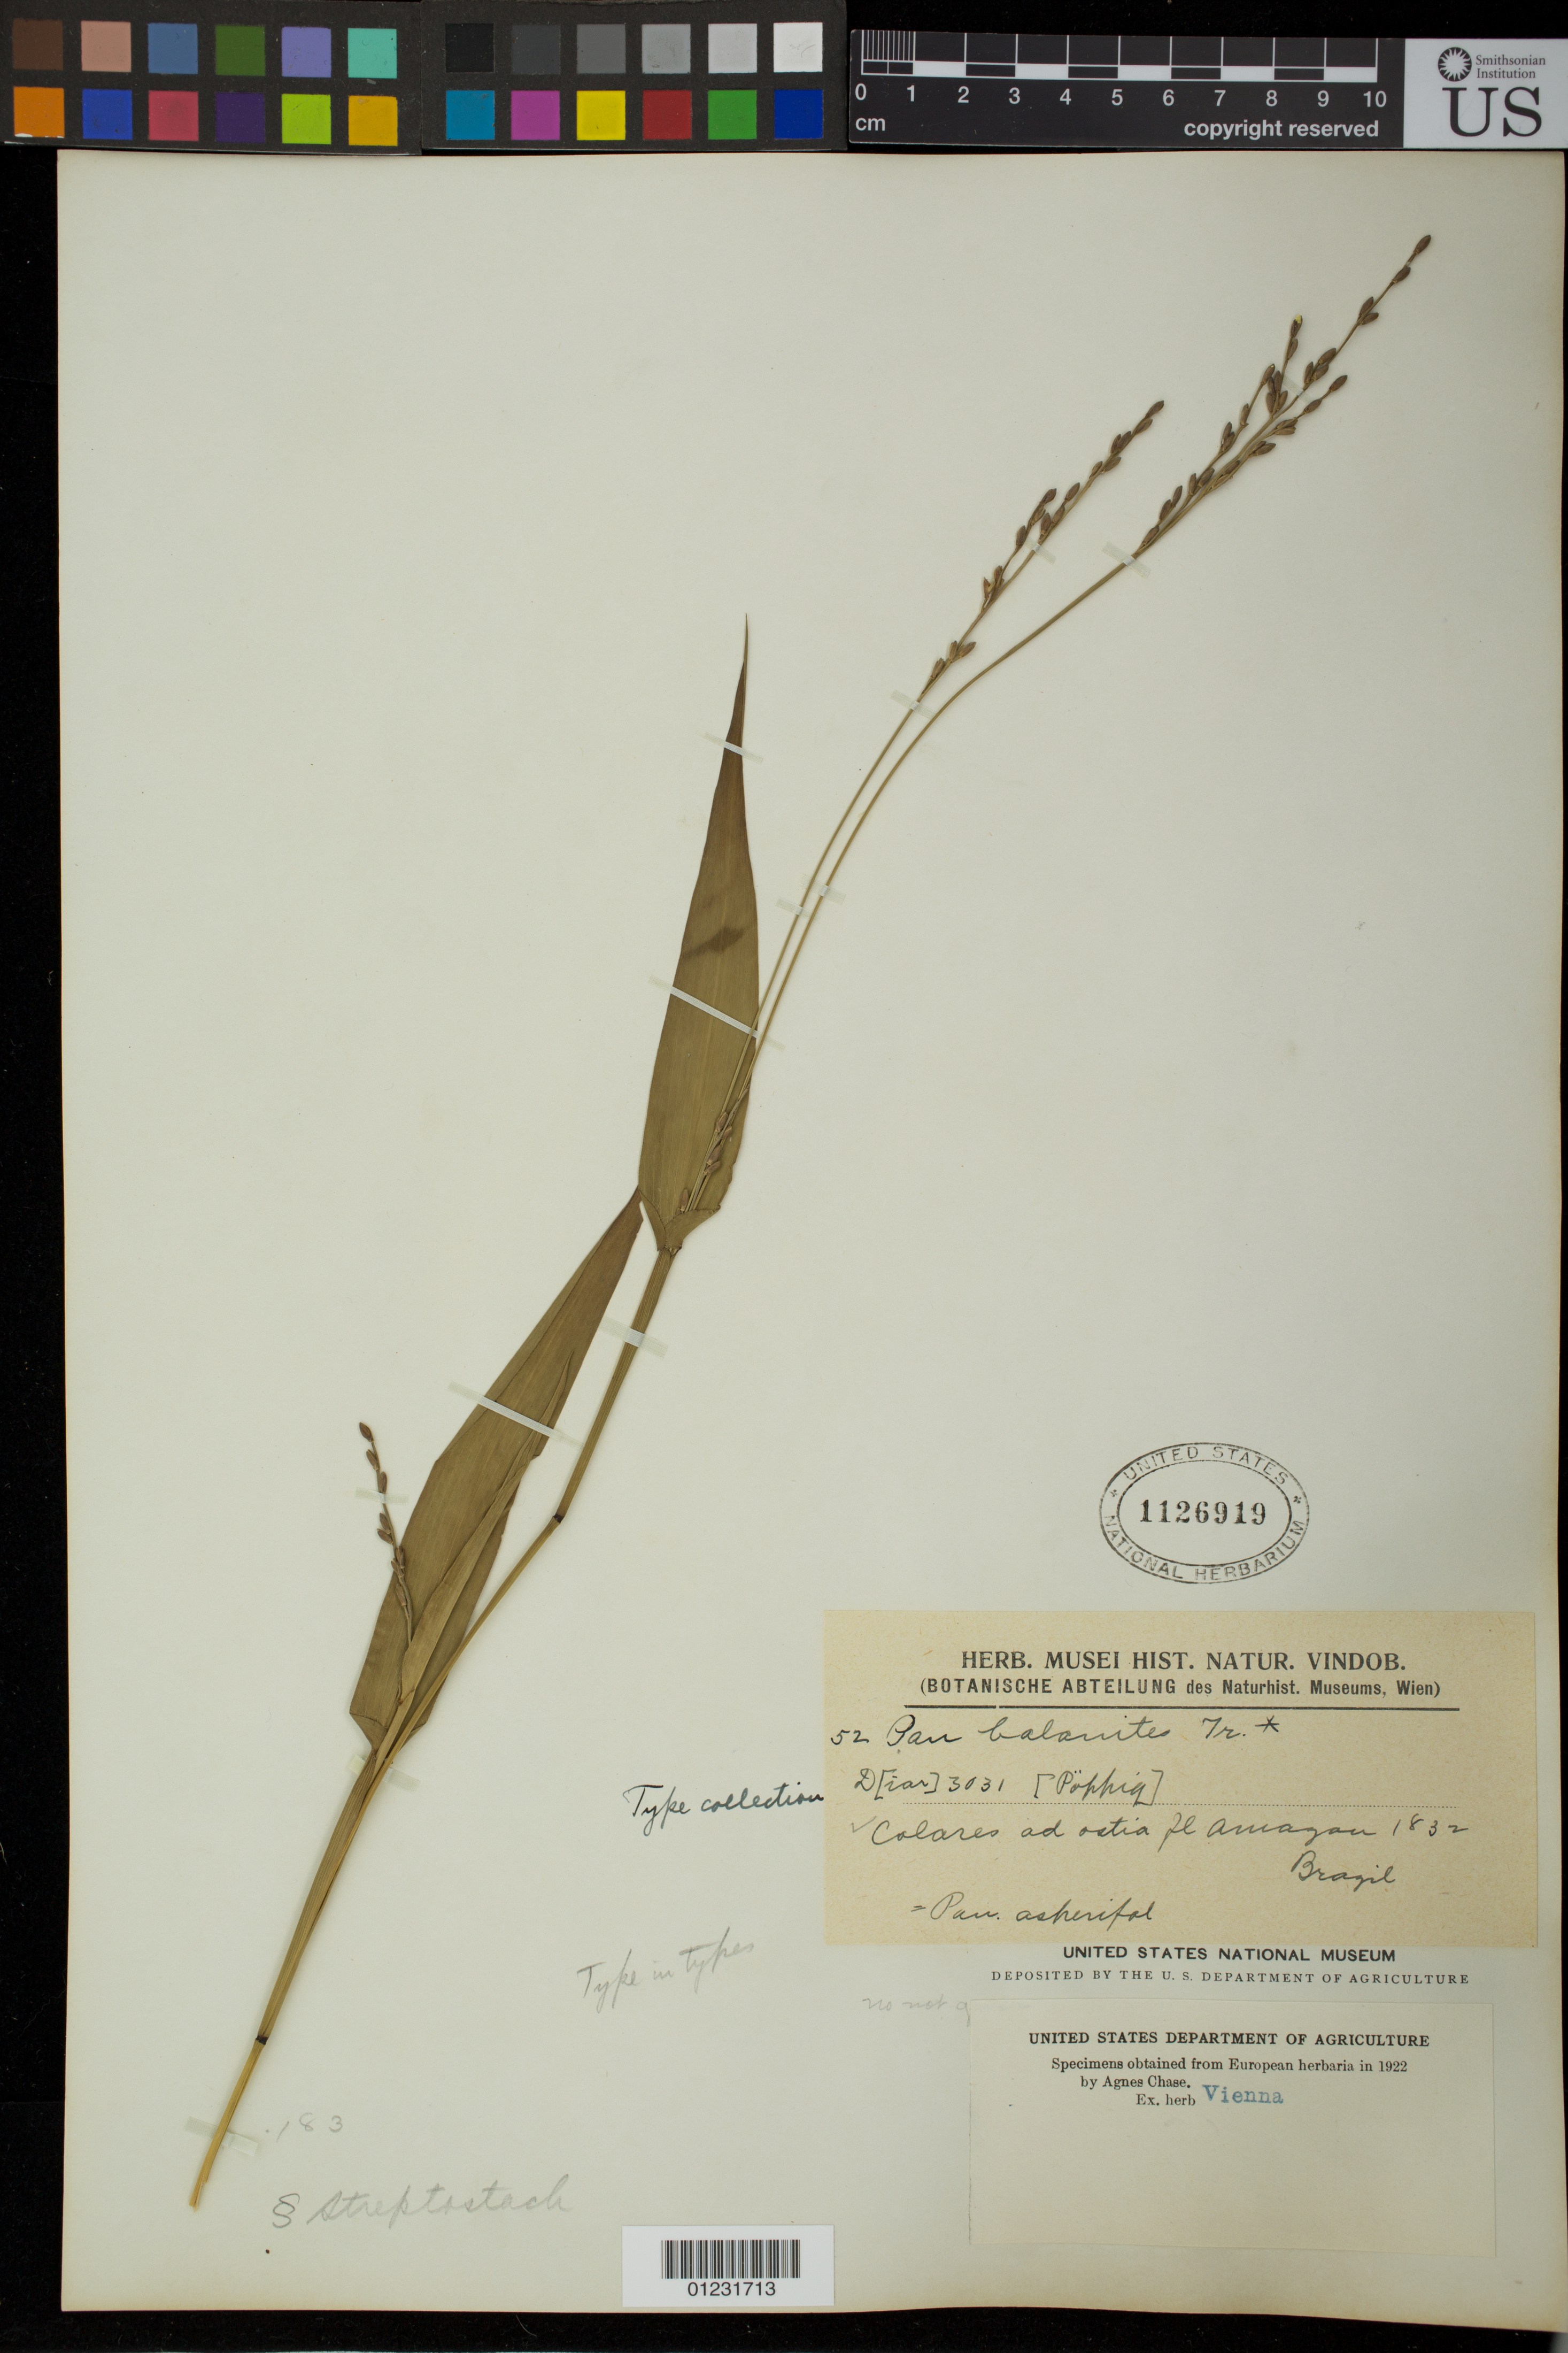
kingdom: Plantae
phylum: Tracheophyta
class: Liliopsida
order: Poales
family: Poaceae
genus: Panicum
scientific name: Panicum balanites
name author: Trin.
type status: Isotype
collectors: E. F. Poeppig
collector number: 3031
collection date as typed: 1832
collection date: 1832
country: Brazil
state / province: Amazonas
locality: Colares ad Ostia Fl. Amazon.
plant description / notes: Fragmentary material of type specimen ex herb. Vienna.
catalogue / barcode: US 1126919